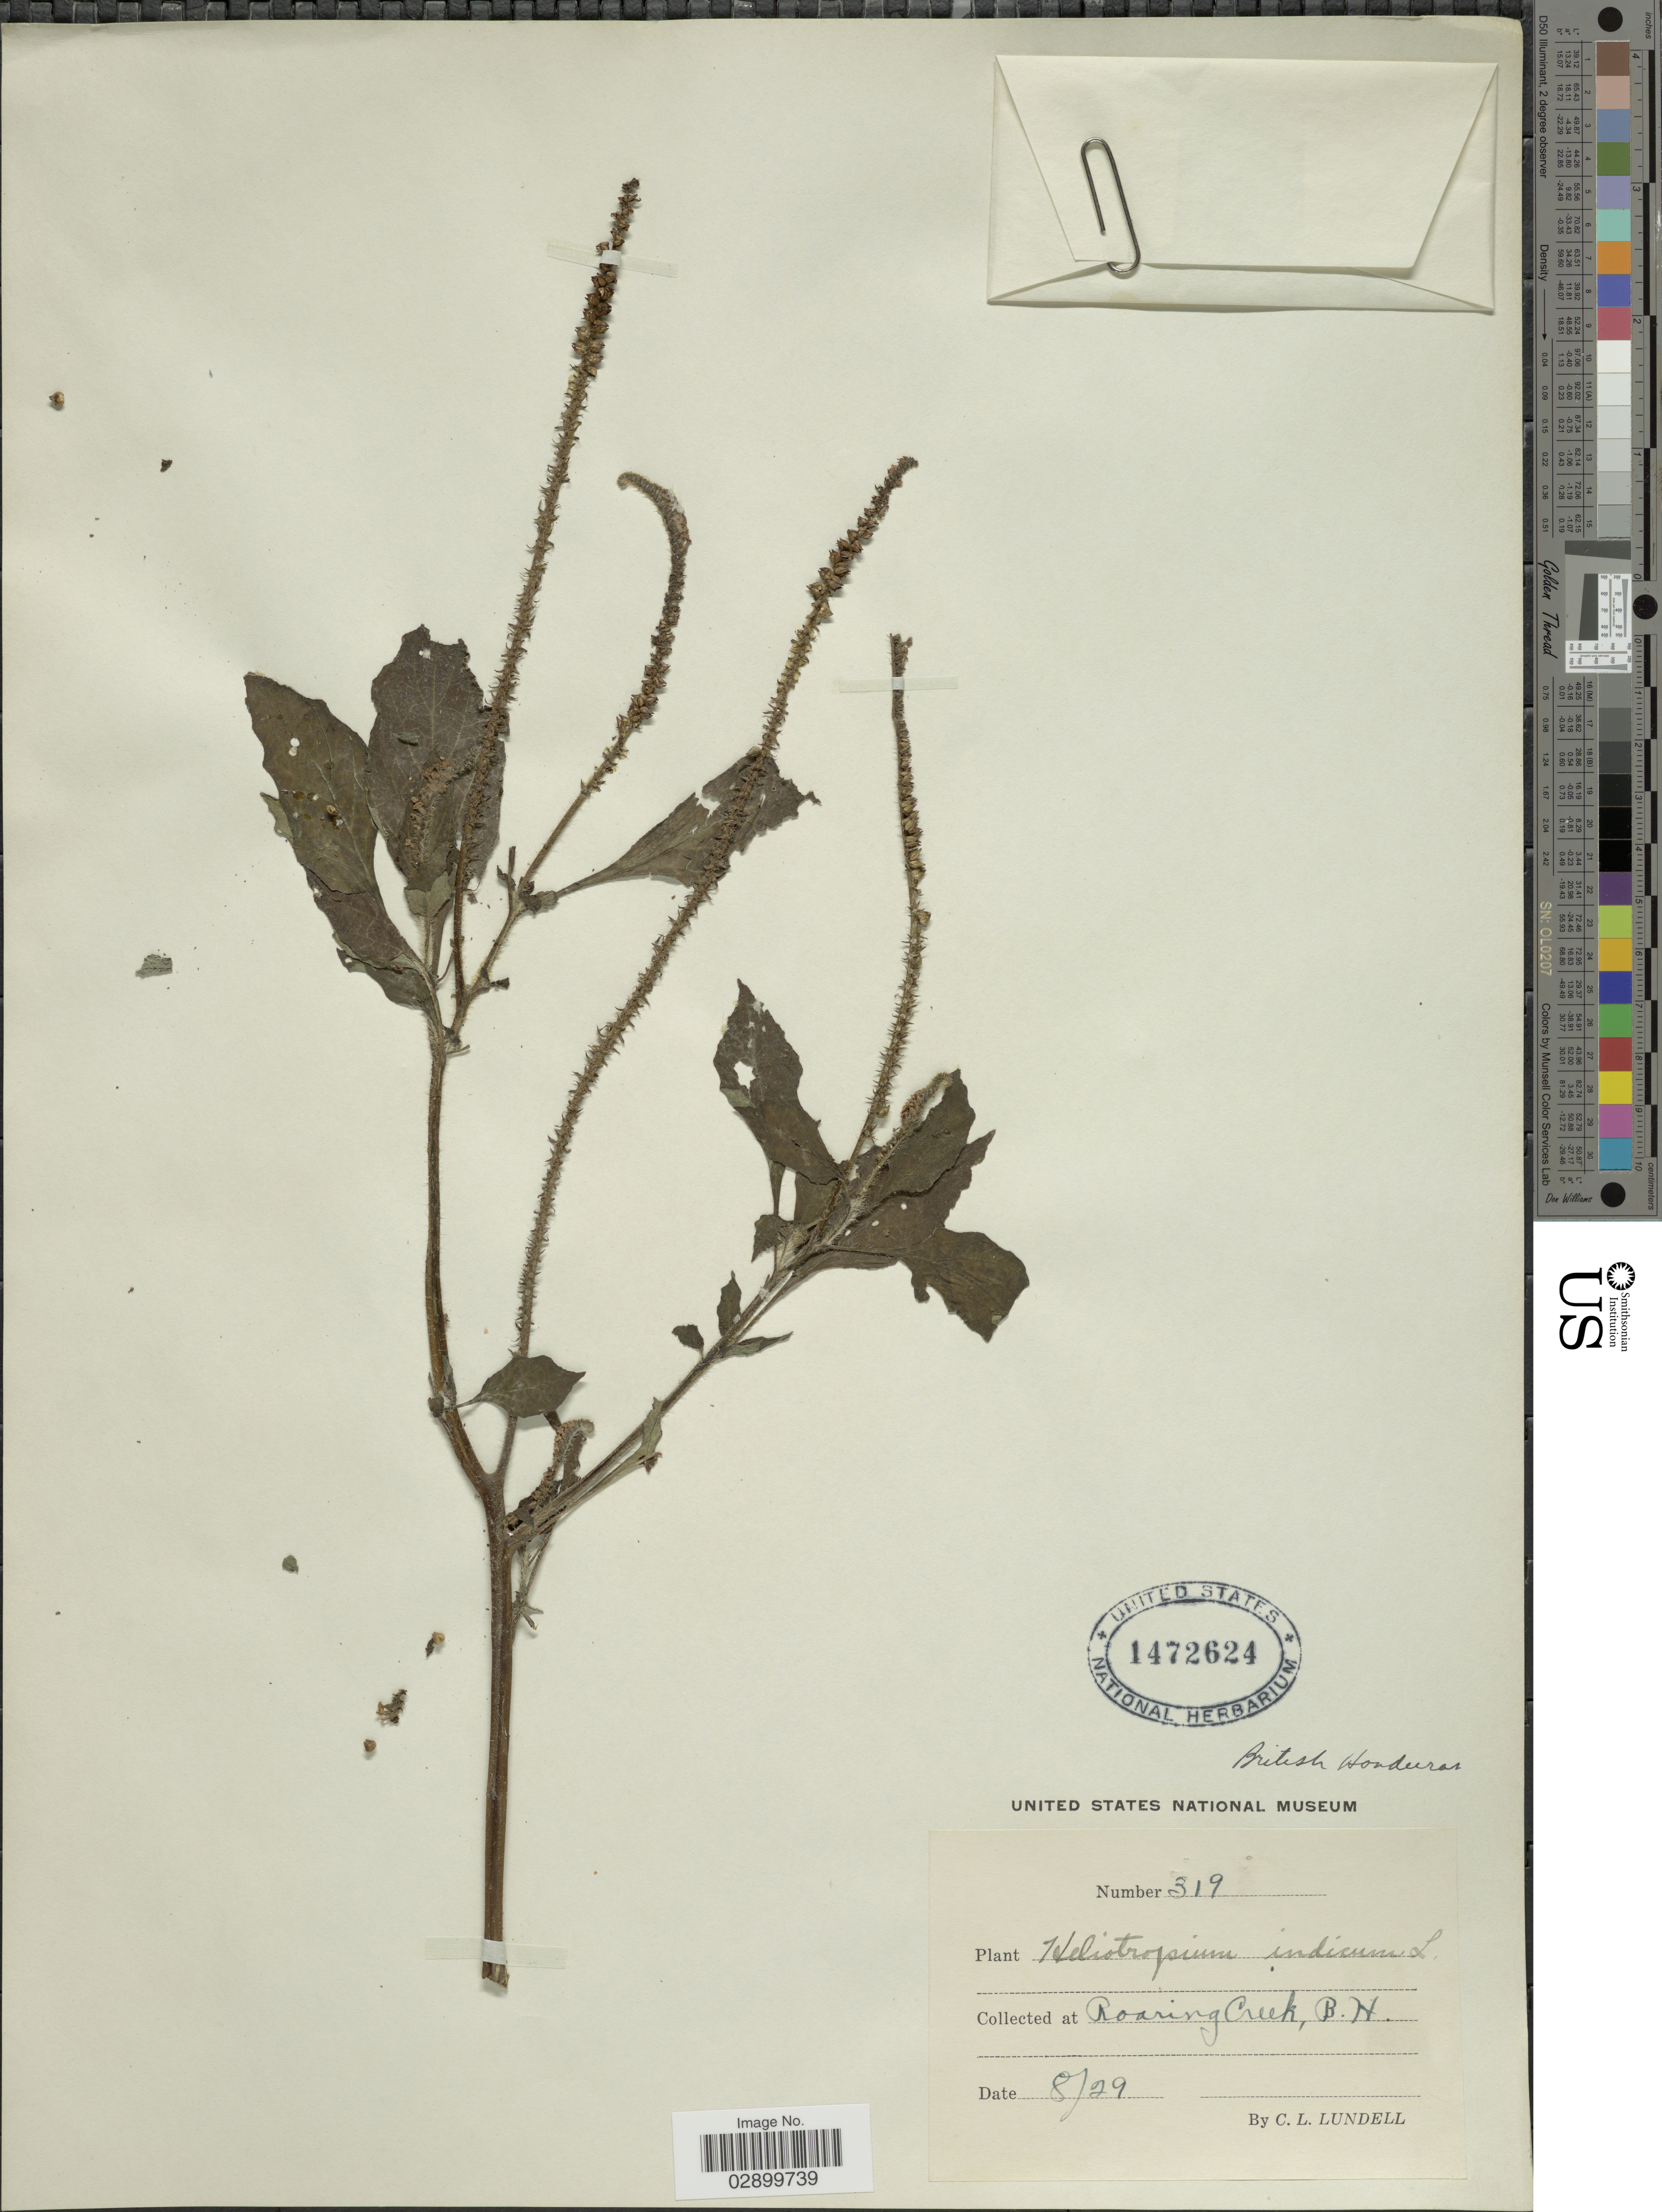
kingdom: Plantae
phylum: Tracheophyta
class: Magnoliopsida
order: Boraginales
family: Heliotropiaceae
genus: Heliotropium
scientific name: Heliotropium indicum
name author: L.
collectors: C. L. Lundell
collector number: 319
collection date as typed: Transcribed d/m/y: /8/29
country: Belize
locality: Roaring Creek, B. H.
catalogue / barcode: US 1472624